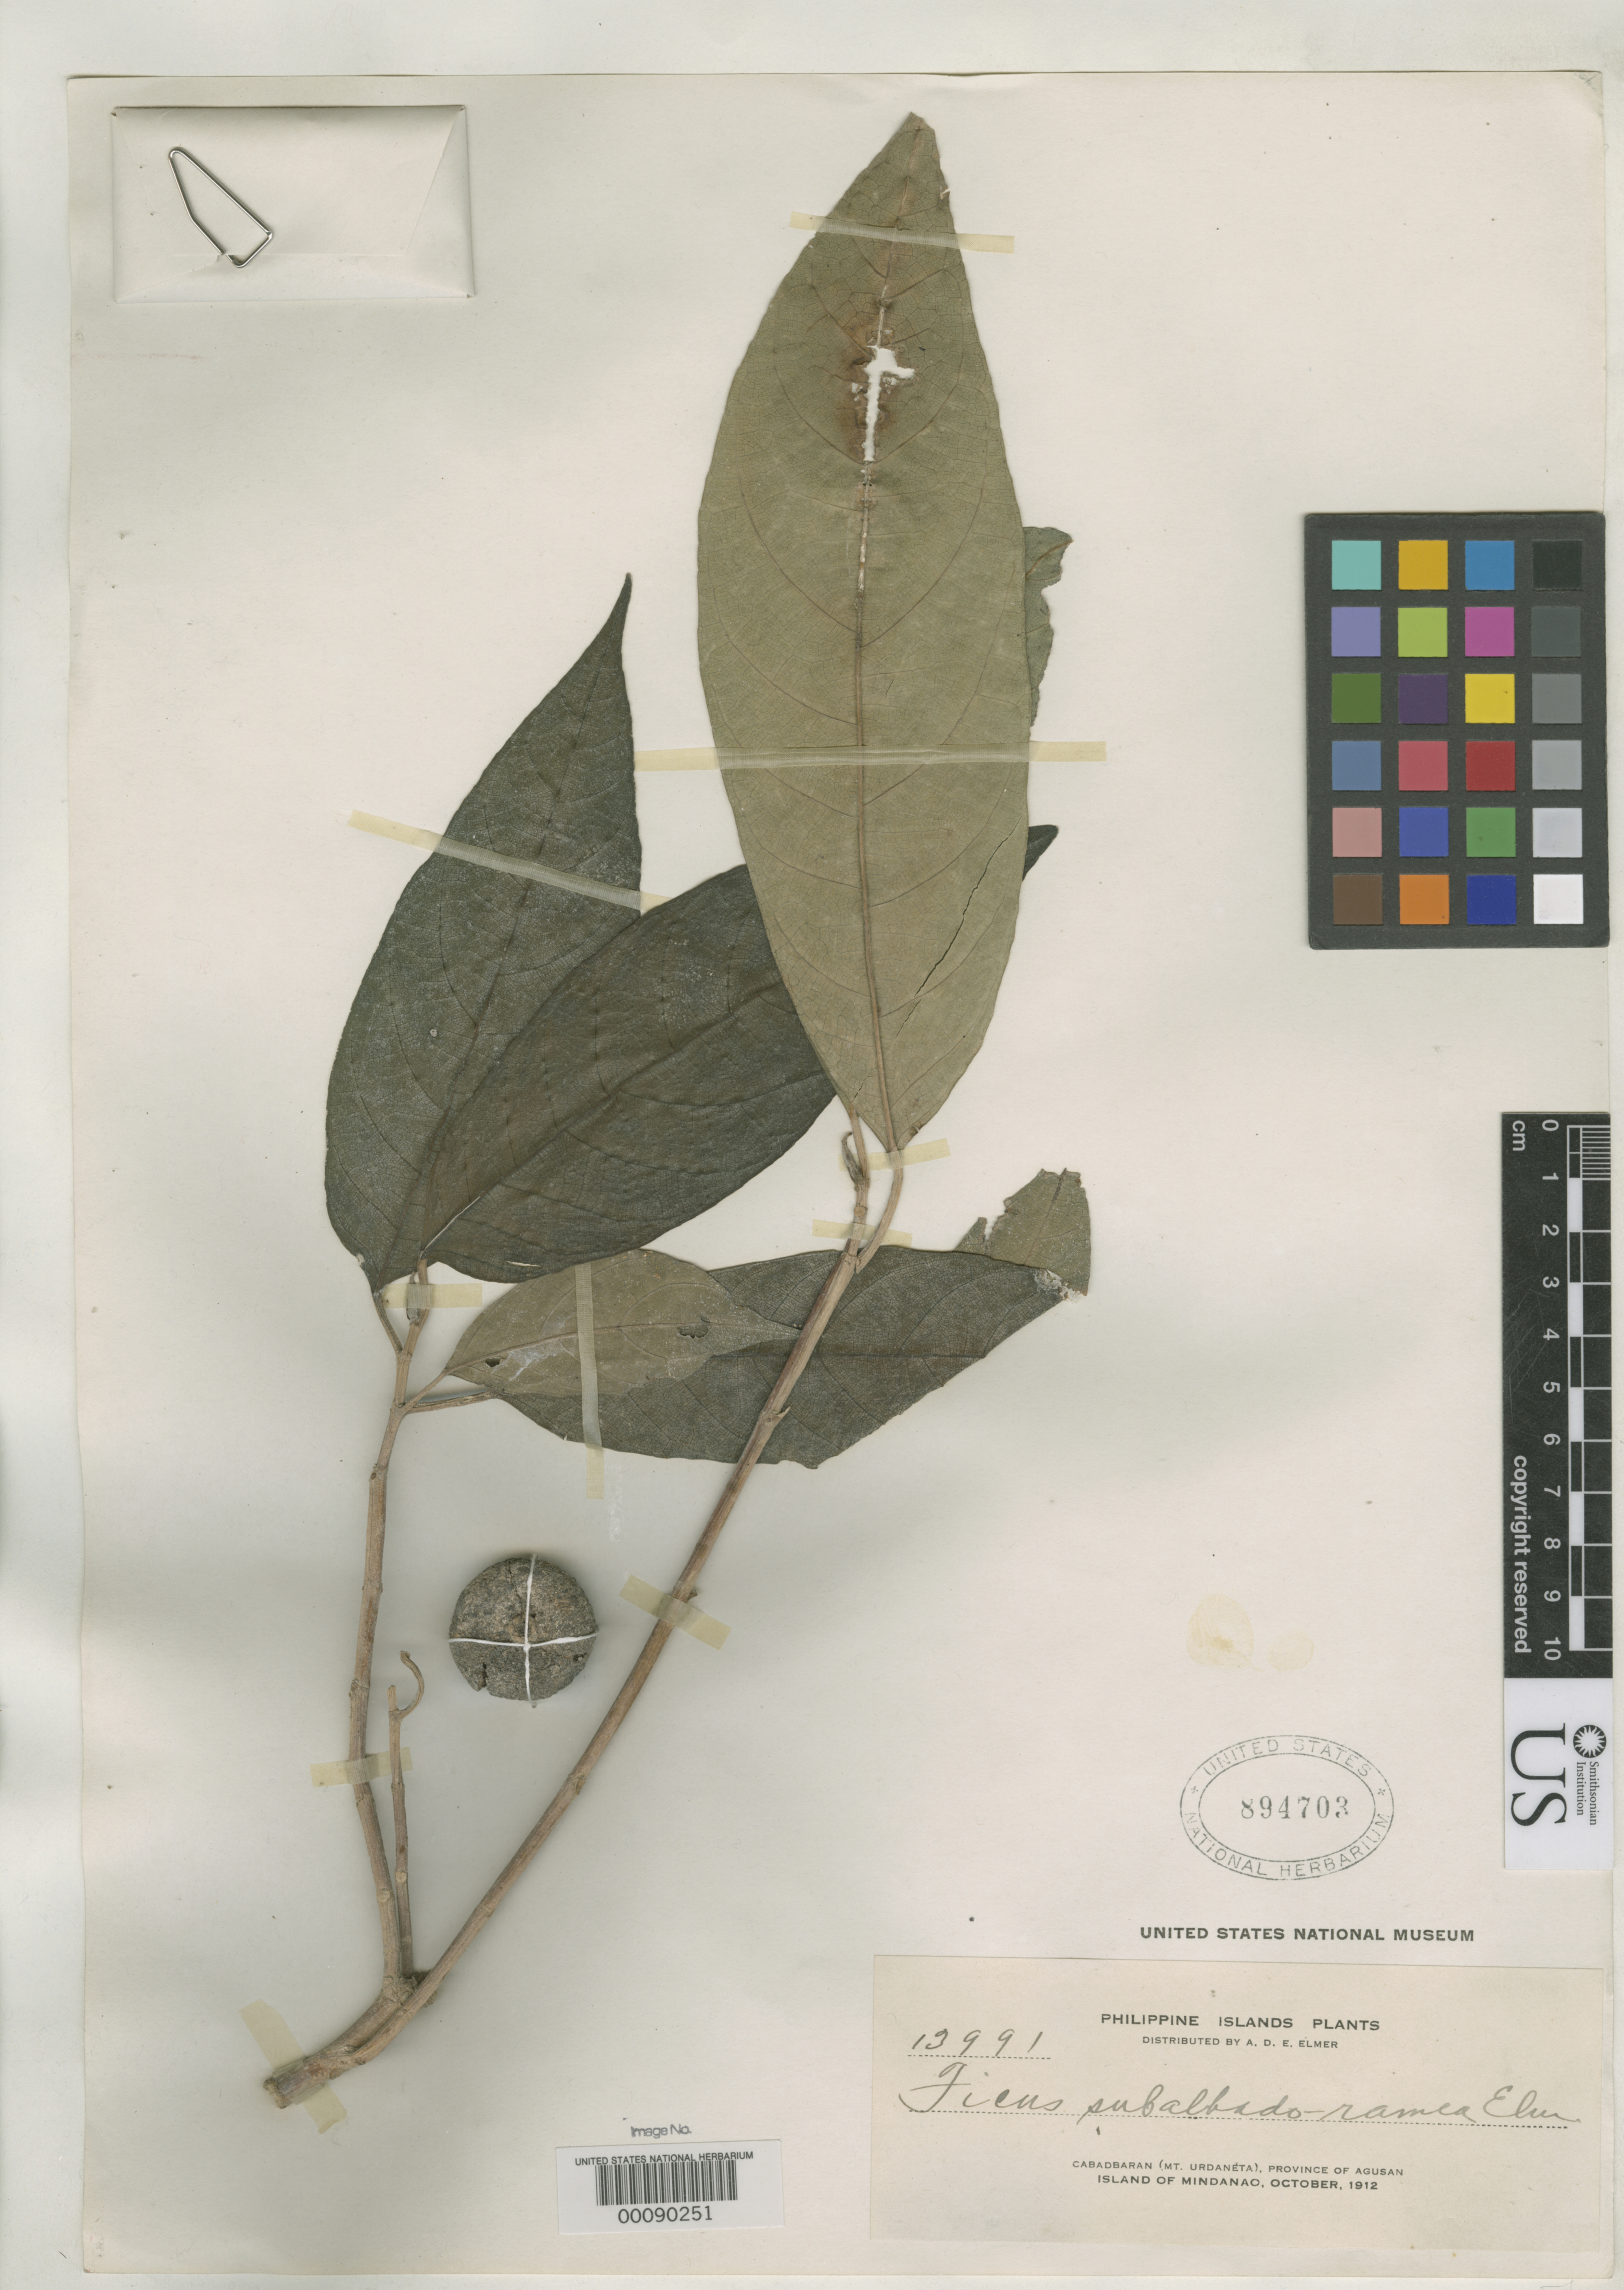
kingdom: Plantae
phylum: Tracheophyta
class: Magnoliopsida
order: Rosales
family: Moraceae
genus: Ficus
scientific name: Ficus subalbida-ramea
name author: Elmer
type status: Isotype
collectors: A. D. E. Elmer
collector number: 13991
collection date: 1912-10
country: Philippines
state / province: Caraga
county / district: Agusan del Norte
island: Mindanao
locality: Cabadbaran (Mt. Urdaneta), Province of Agusan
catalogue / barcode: US 894703